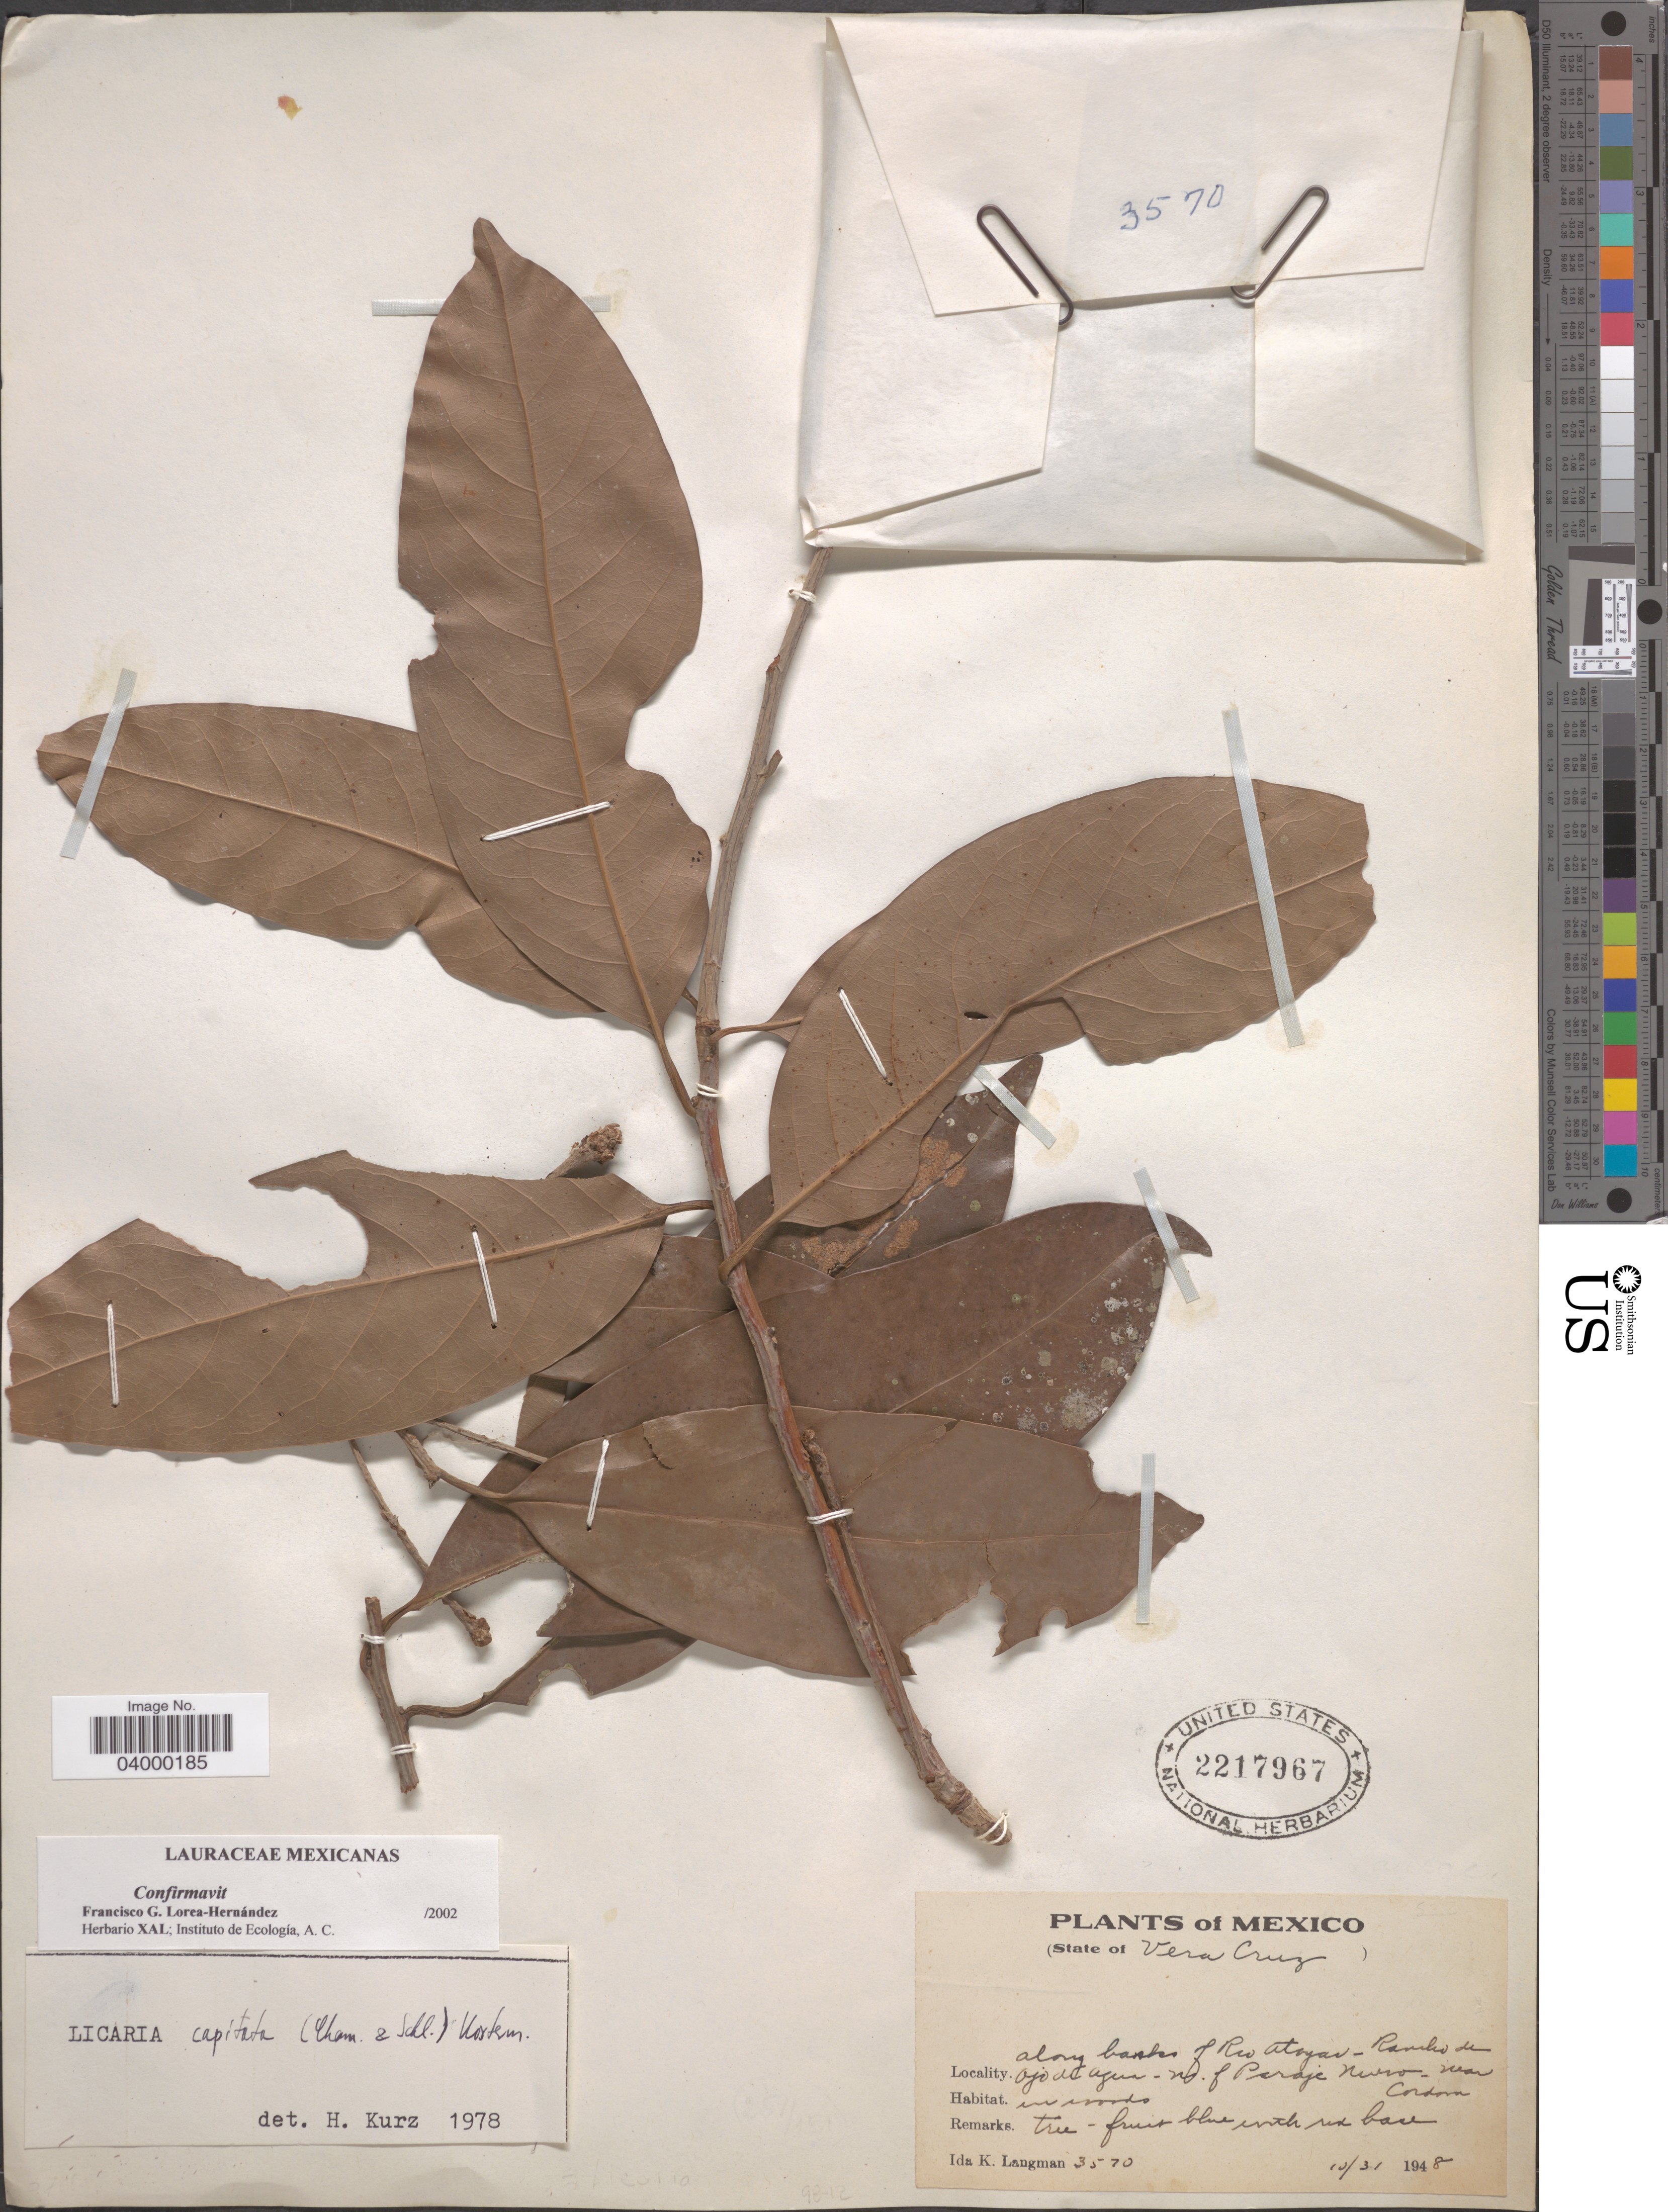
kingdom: Plantae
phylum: Tracheophyta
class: Magnoliopsida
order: Laurales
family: Lauraceae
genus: Licaria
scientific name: Licaria capitata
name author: (Schltdl. & Cham.) Kosterm.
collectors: I. K. Langman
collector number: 3570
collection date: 1948-10-31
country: Mexico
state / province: Veracruz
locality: Vera Cruz. Along banks of Rio Atoyac - Rancho de Ojo at Agua - N. of Peraje Nuevo - near Cordova.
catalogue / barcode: US 2217967